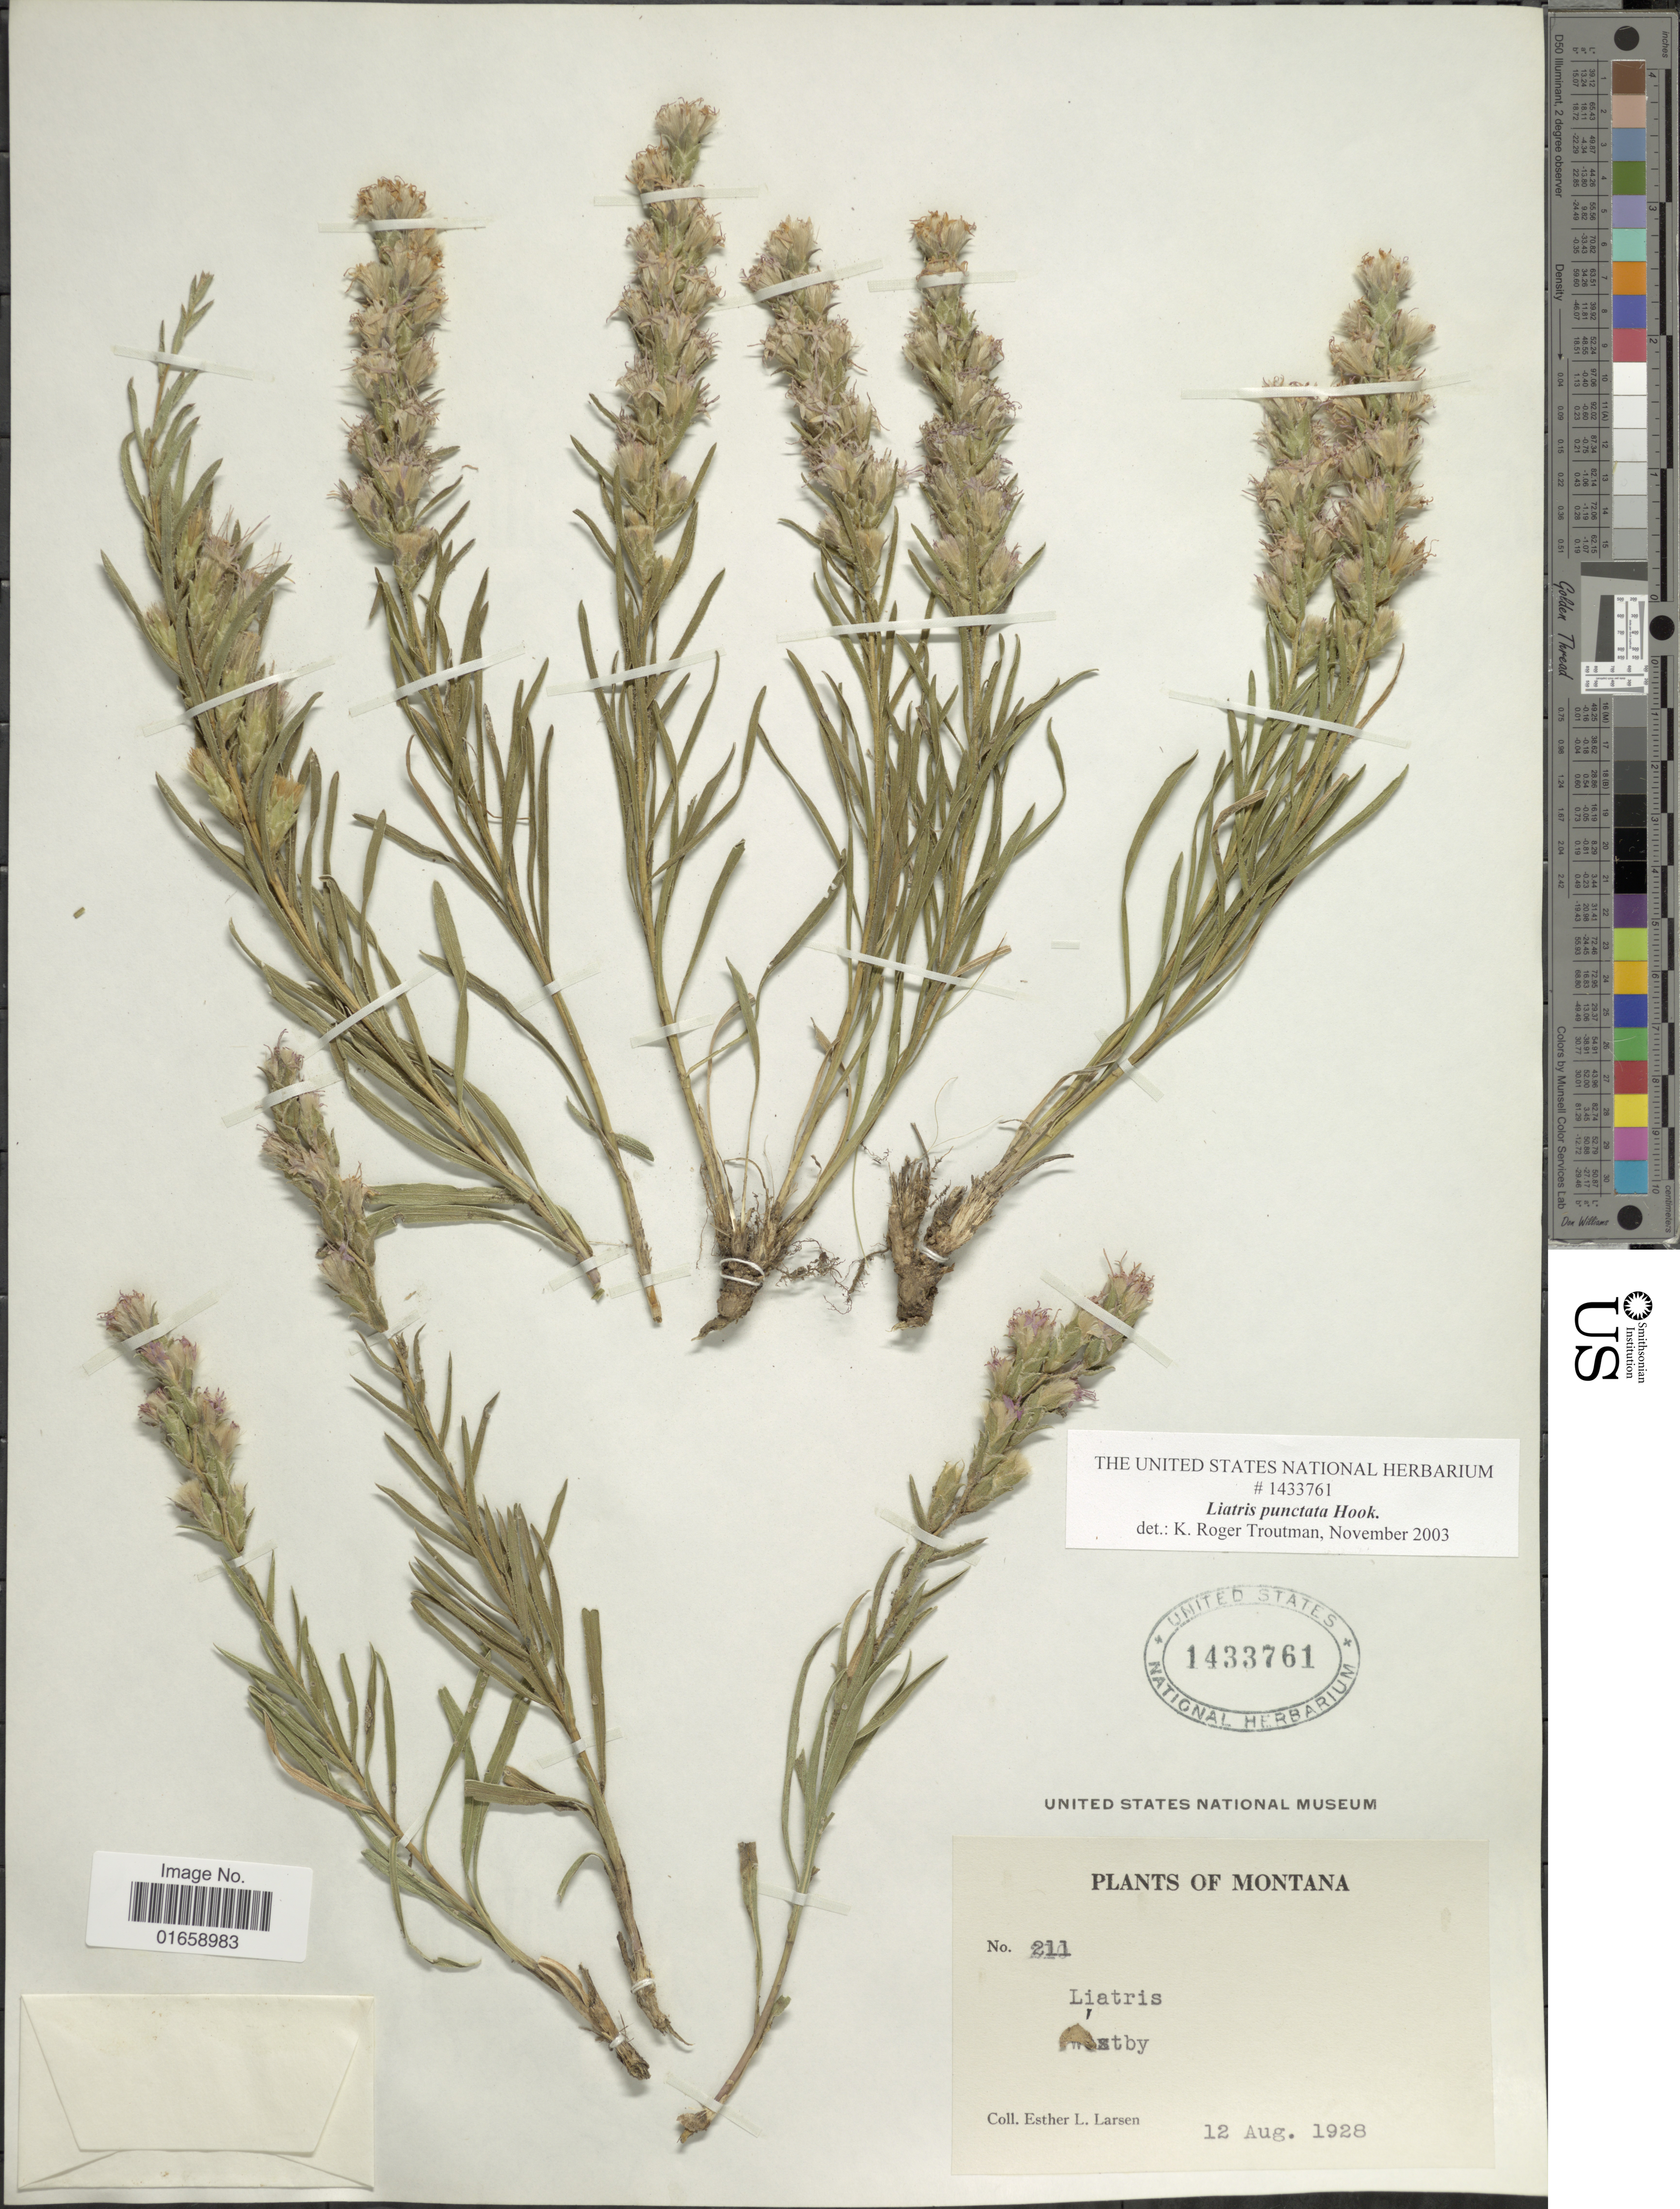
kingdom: Plantae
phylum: Tracheophyta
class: Magnoliopsida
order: Asterales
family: Asteraceae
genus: Liatris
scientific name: Liatris punctata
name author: Hook.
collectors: E. Larsen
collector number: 211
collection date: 1928-08-12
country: United States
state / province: Montana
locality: Westby.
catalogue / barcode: US 1433761